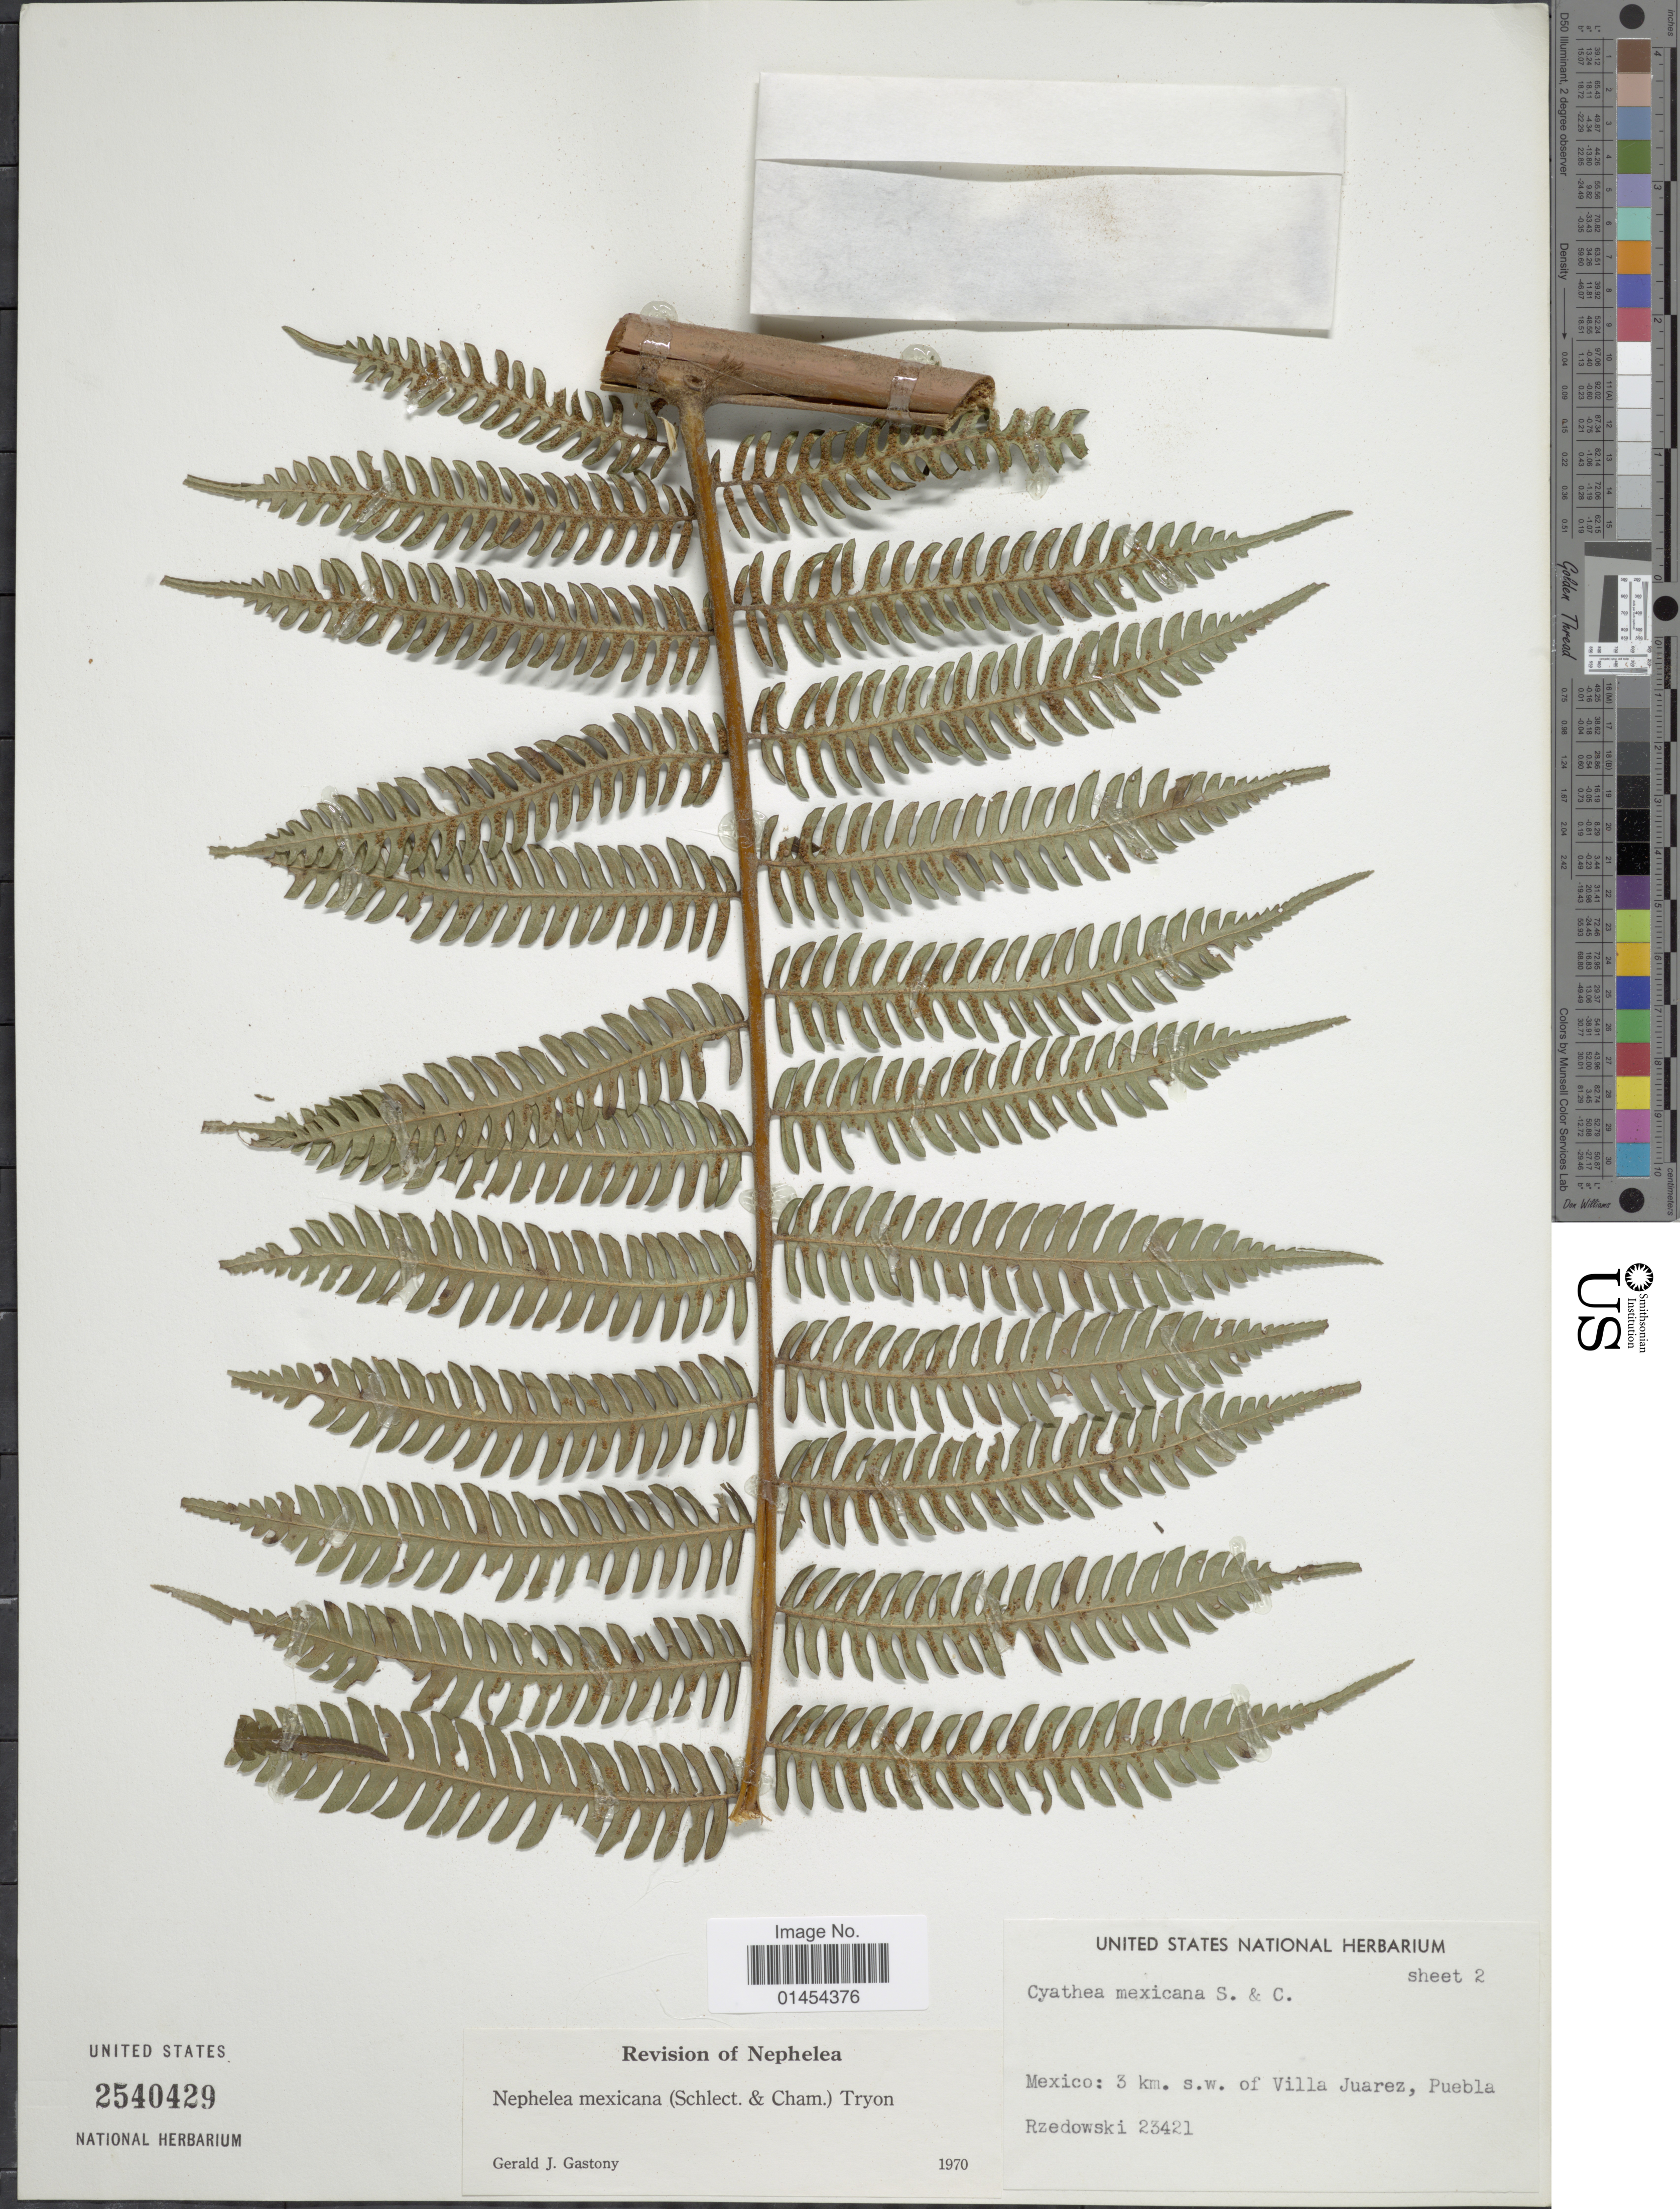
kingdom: Plantae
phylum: Tracheophyta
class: Polypodiopsida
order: Cyatheales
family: Cyatheaceae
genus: Alsophila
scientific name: Alsophila firma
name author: (Baker) D.S. Conant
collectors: Rzedowski, --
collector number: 23421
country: Mexico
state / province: Puebla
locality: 3 km. s.w. of Villa Juarez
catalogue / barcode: US 2540429